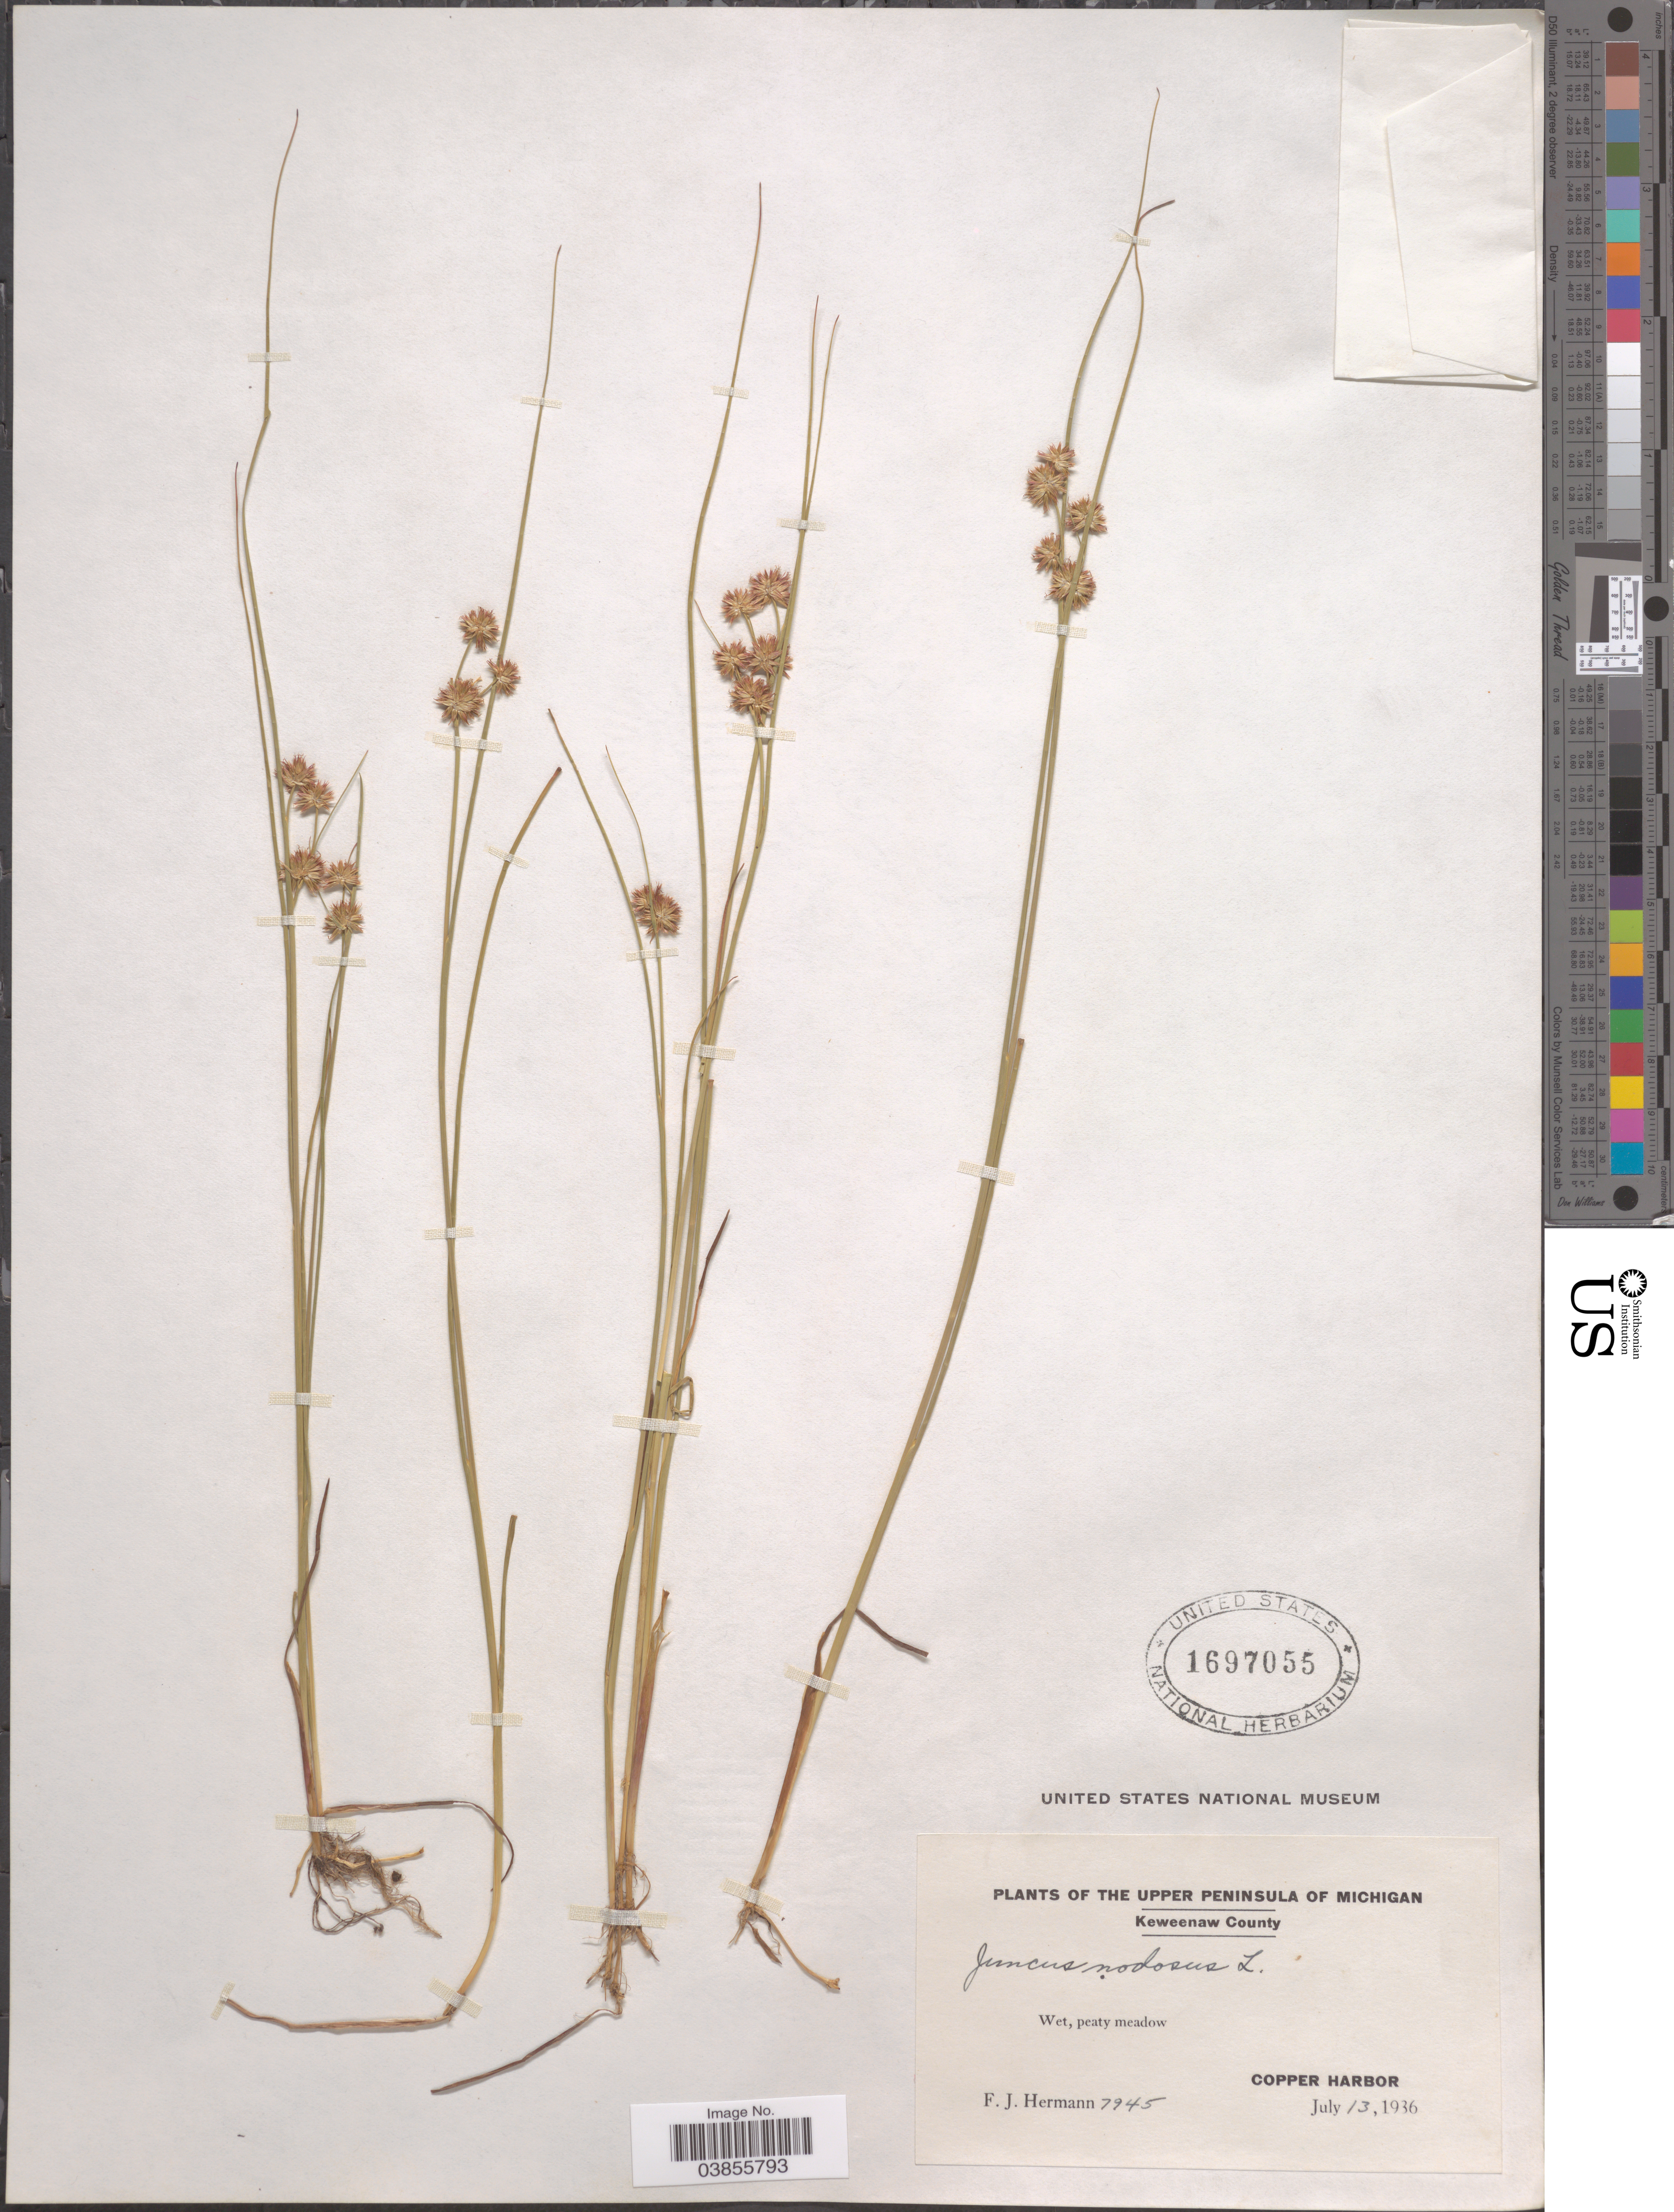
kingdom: Plantae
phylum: Tracheophyta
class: Liliopsida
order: Poales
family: Juncaceae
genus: Juncus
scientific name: Juncus nodosus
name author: L.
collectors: F. J. Hermann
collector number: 7945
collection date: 1936-07-13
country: United States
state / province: Michigan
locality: The Upper Peninsula of Michigan. Keweenaw County. Copper Harbor.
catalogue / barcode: US 1697055